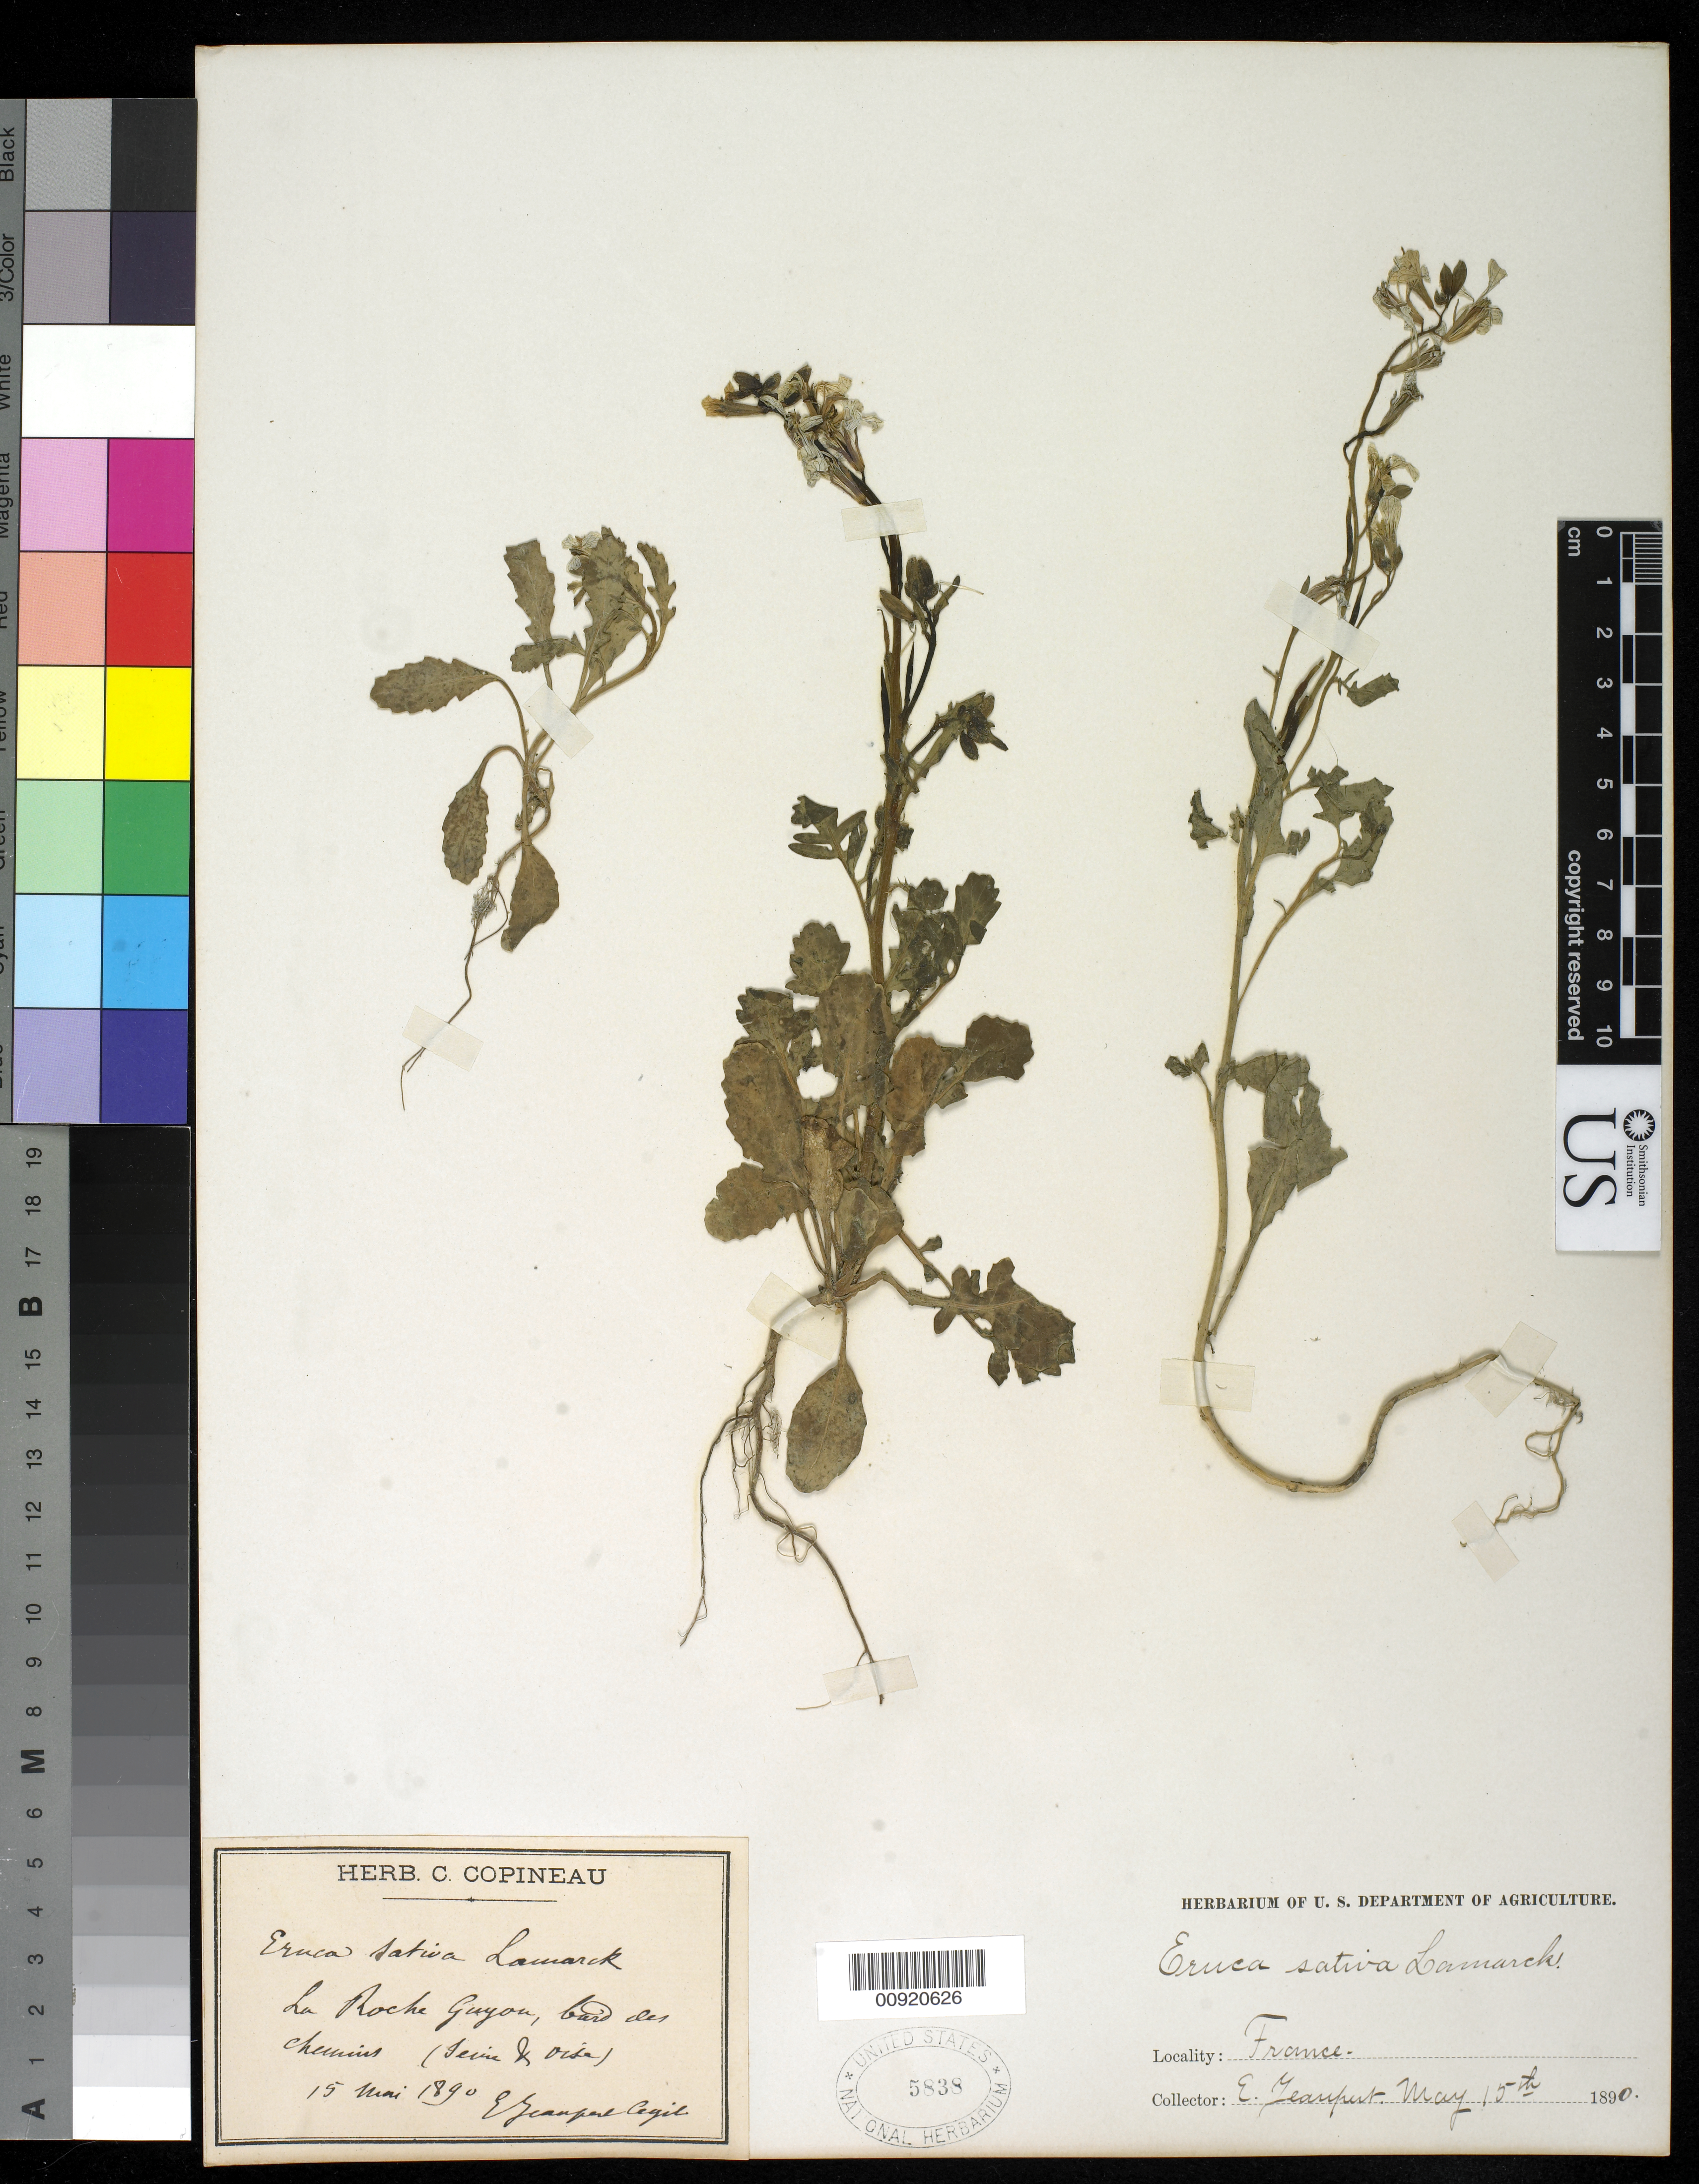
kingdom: Plantae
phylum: Tracheophyta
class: Magnoliopsida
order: Brassicales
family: Brassicaceae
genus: Eruca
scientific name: Eruca sativa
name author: Mill.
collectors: C. Copineau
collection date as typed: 15 May 1890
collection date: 1890-05-15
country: France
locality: La Roche Guyon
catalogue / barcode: US 5838